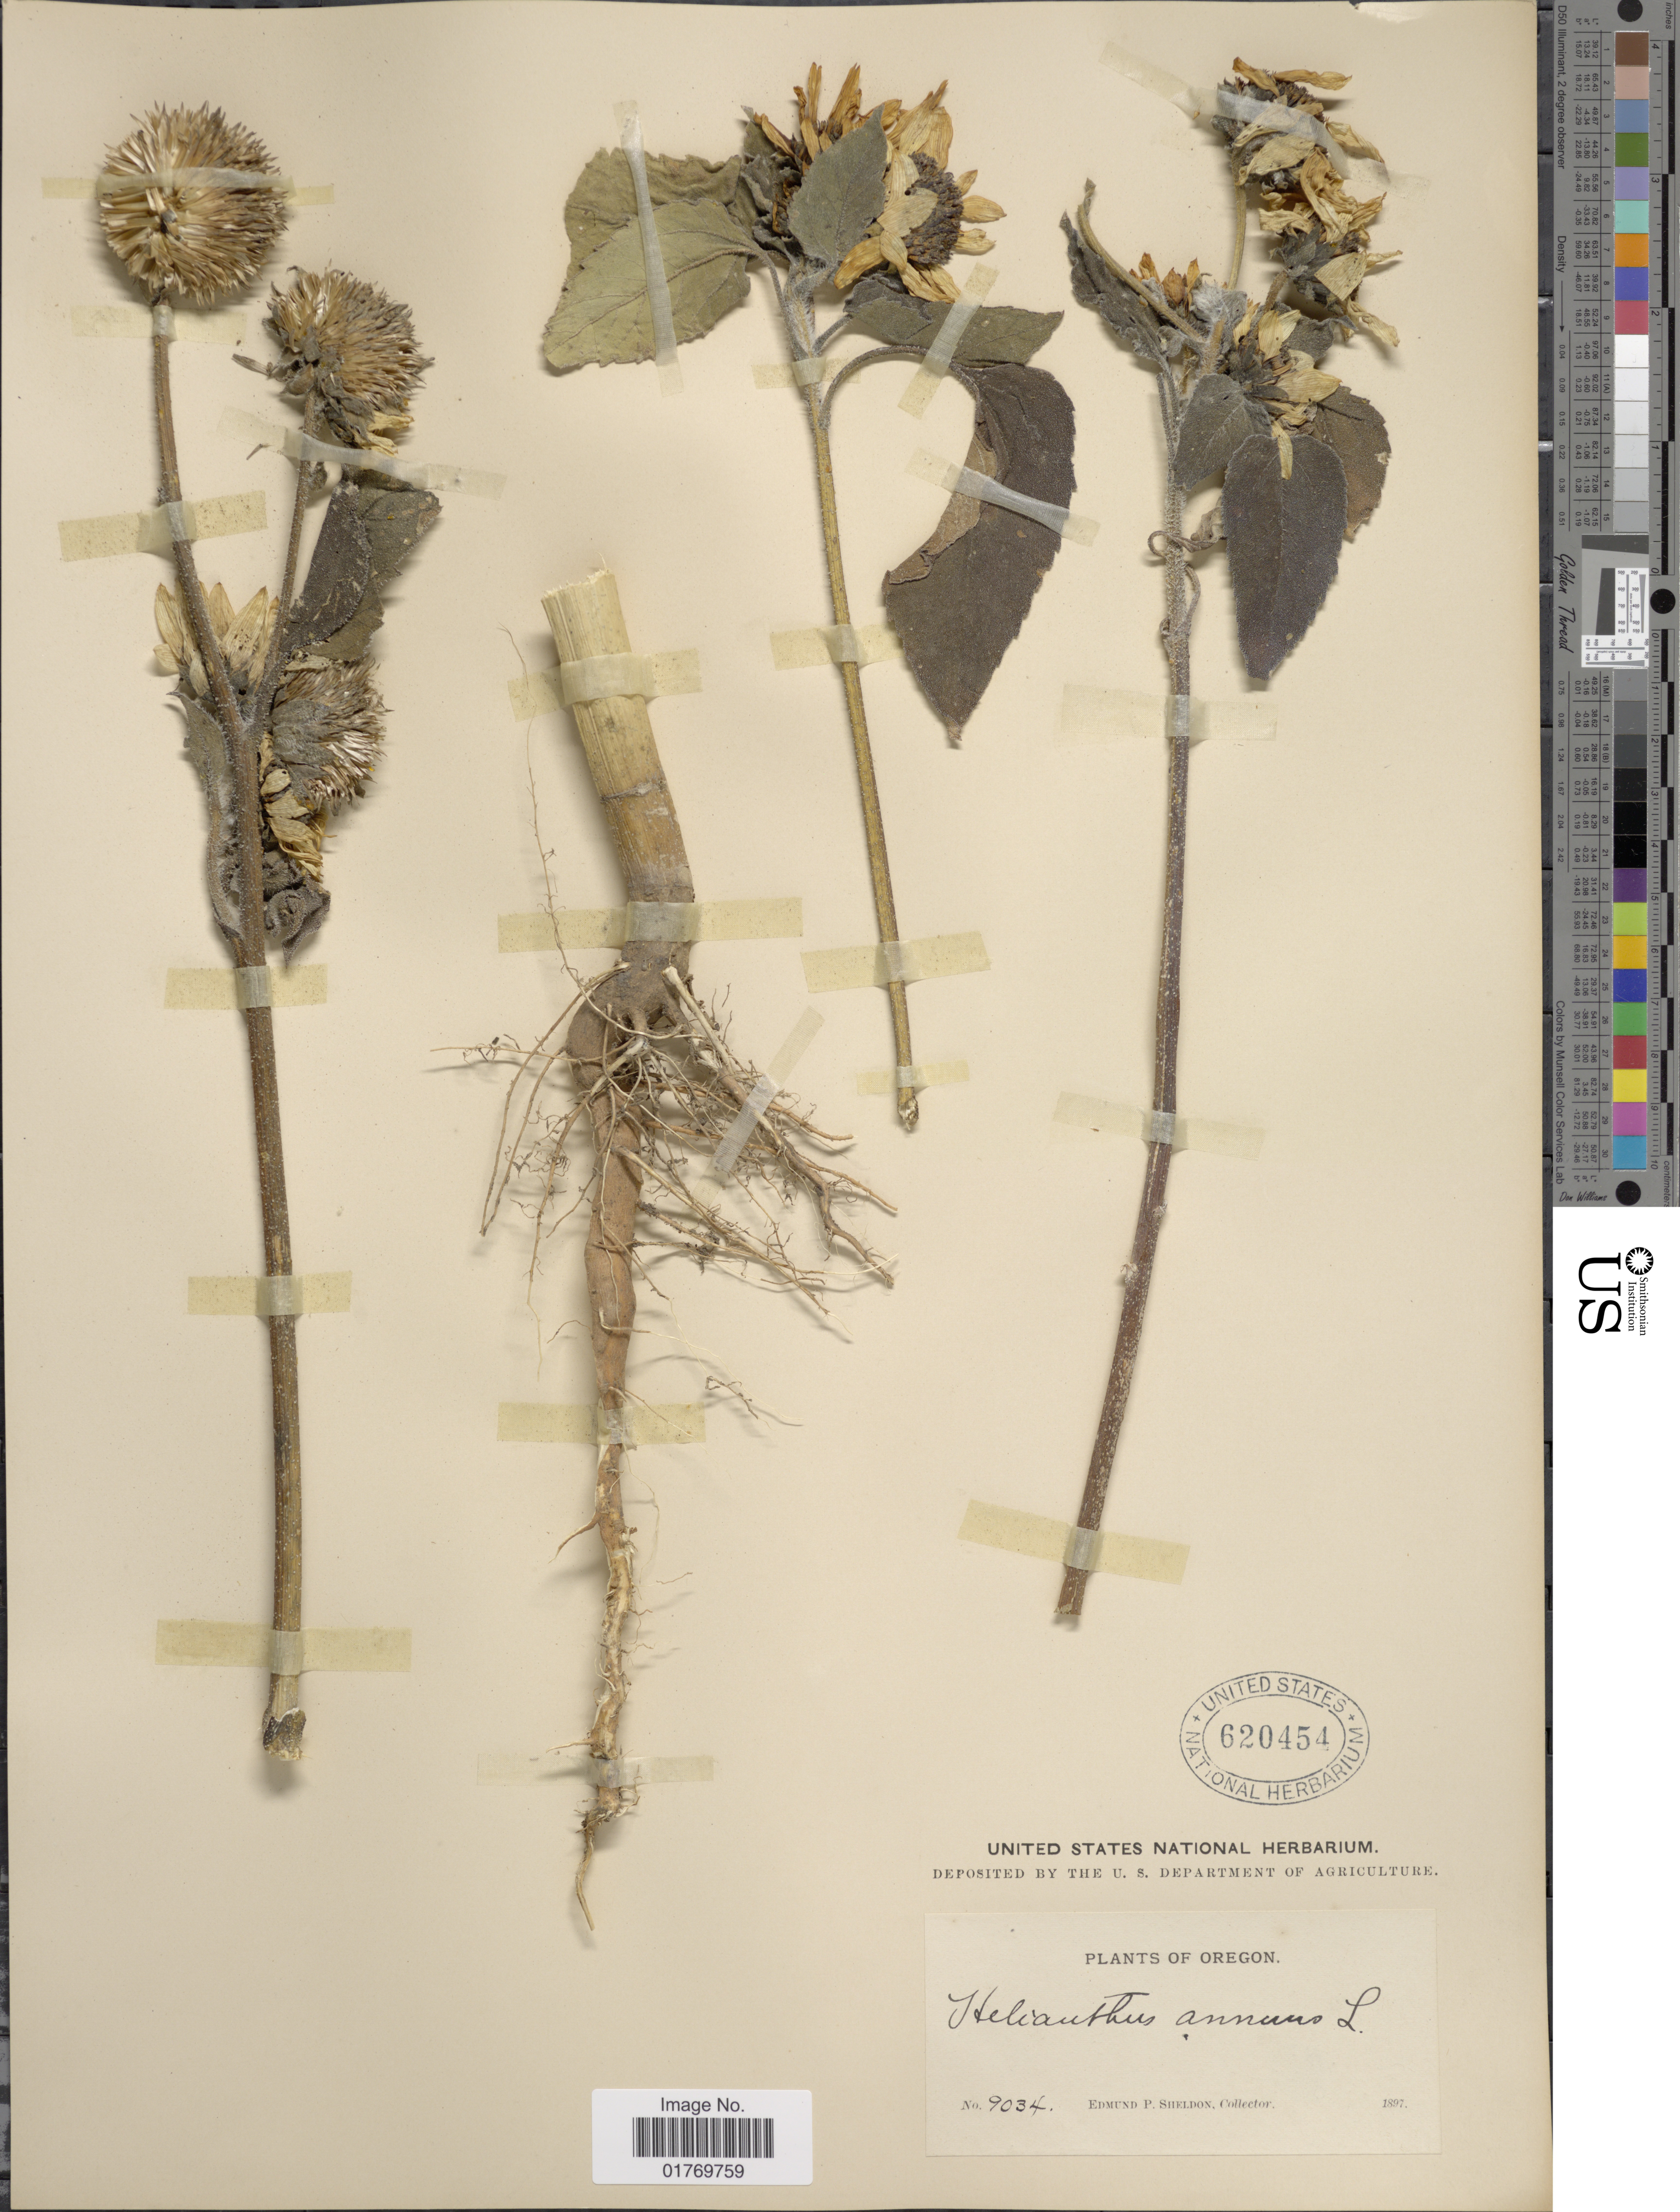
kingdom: Plantae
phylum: Tracheophyta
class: Magnoliopsida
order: Asterales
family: Asteraceae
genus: Helianthus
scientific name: Helianthus annuus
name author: L.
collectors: E. P. Sheldon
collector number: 9034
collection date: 1897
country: United States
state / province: Oregon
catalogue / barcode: US 620454